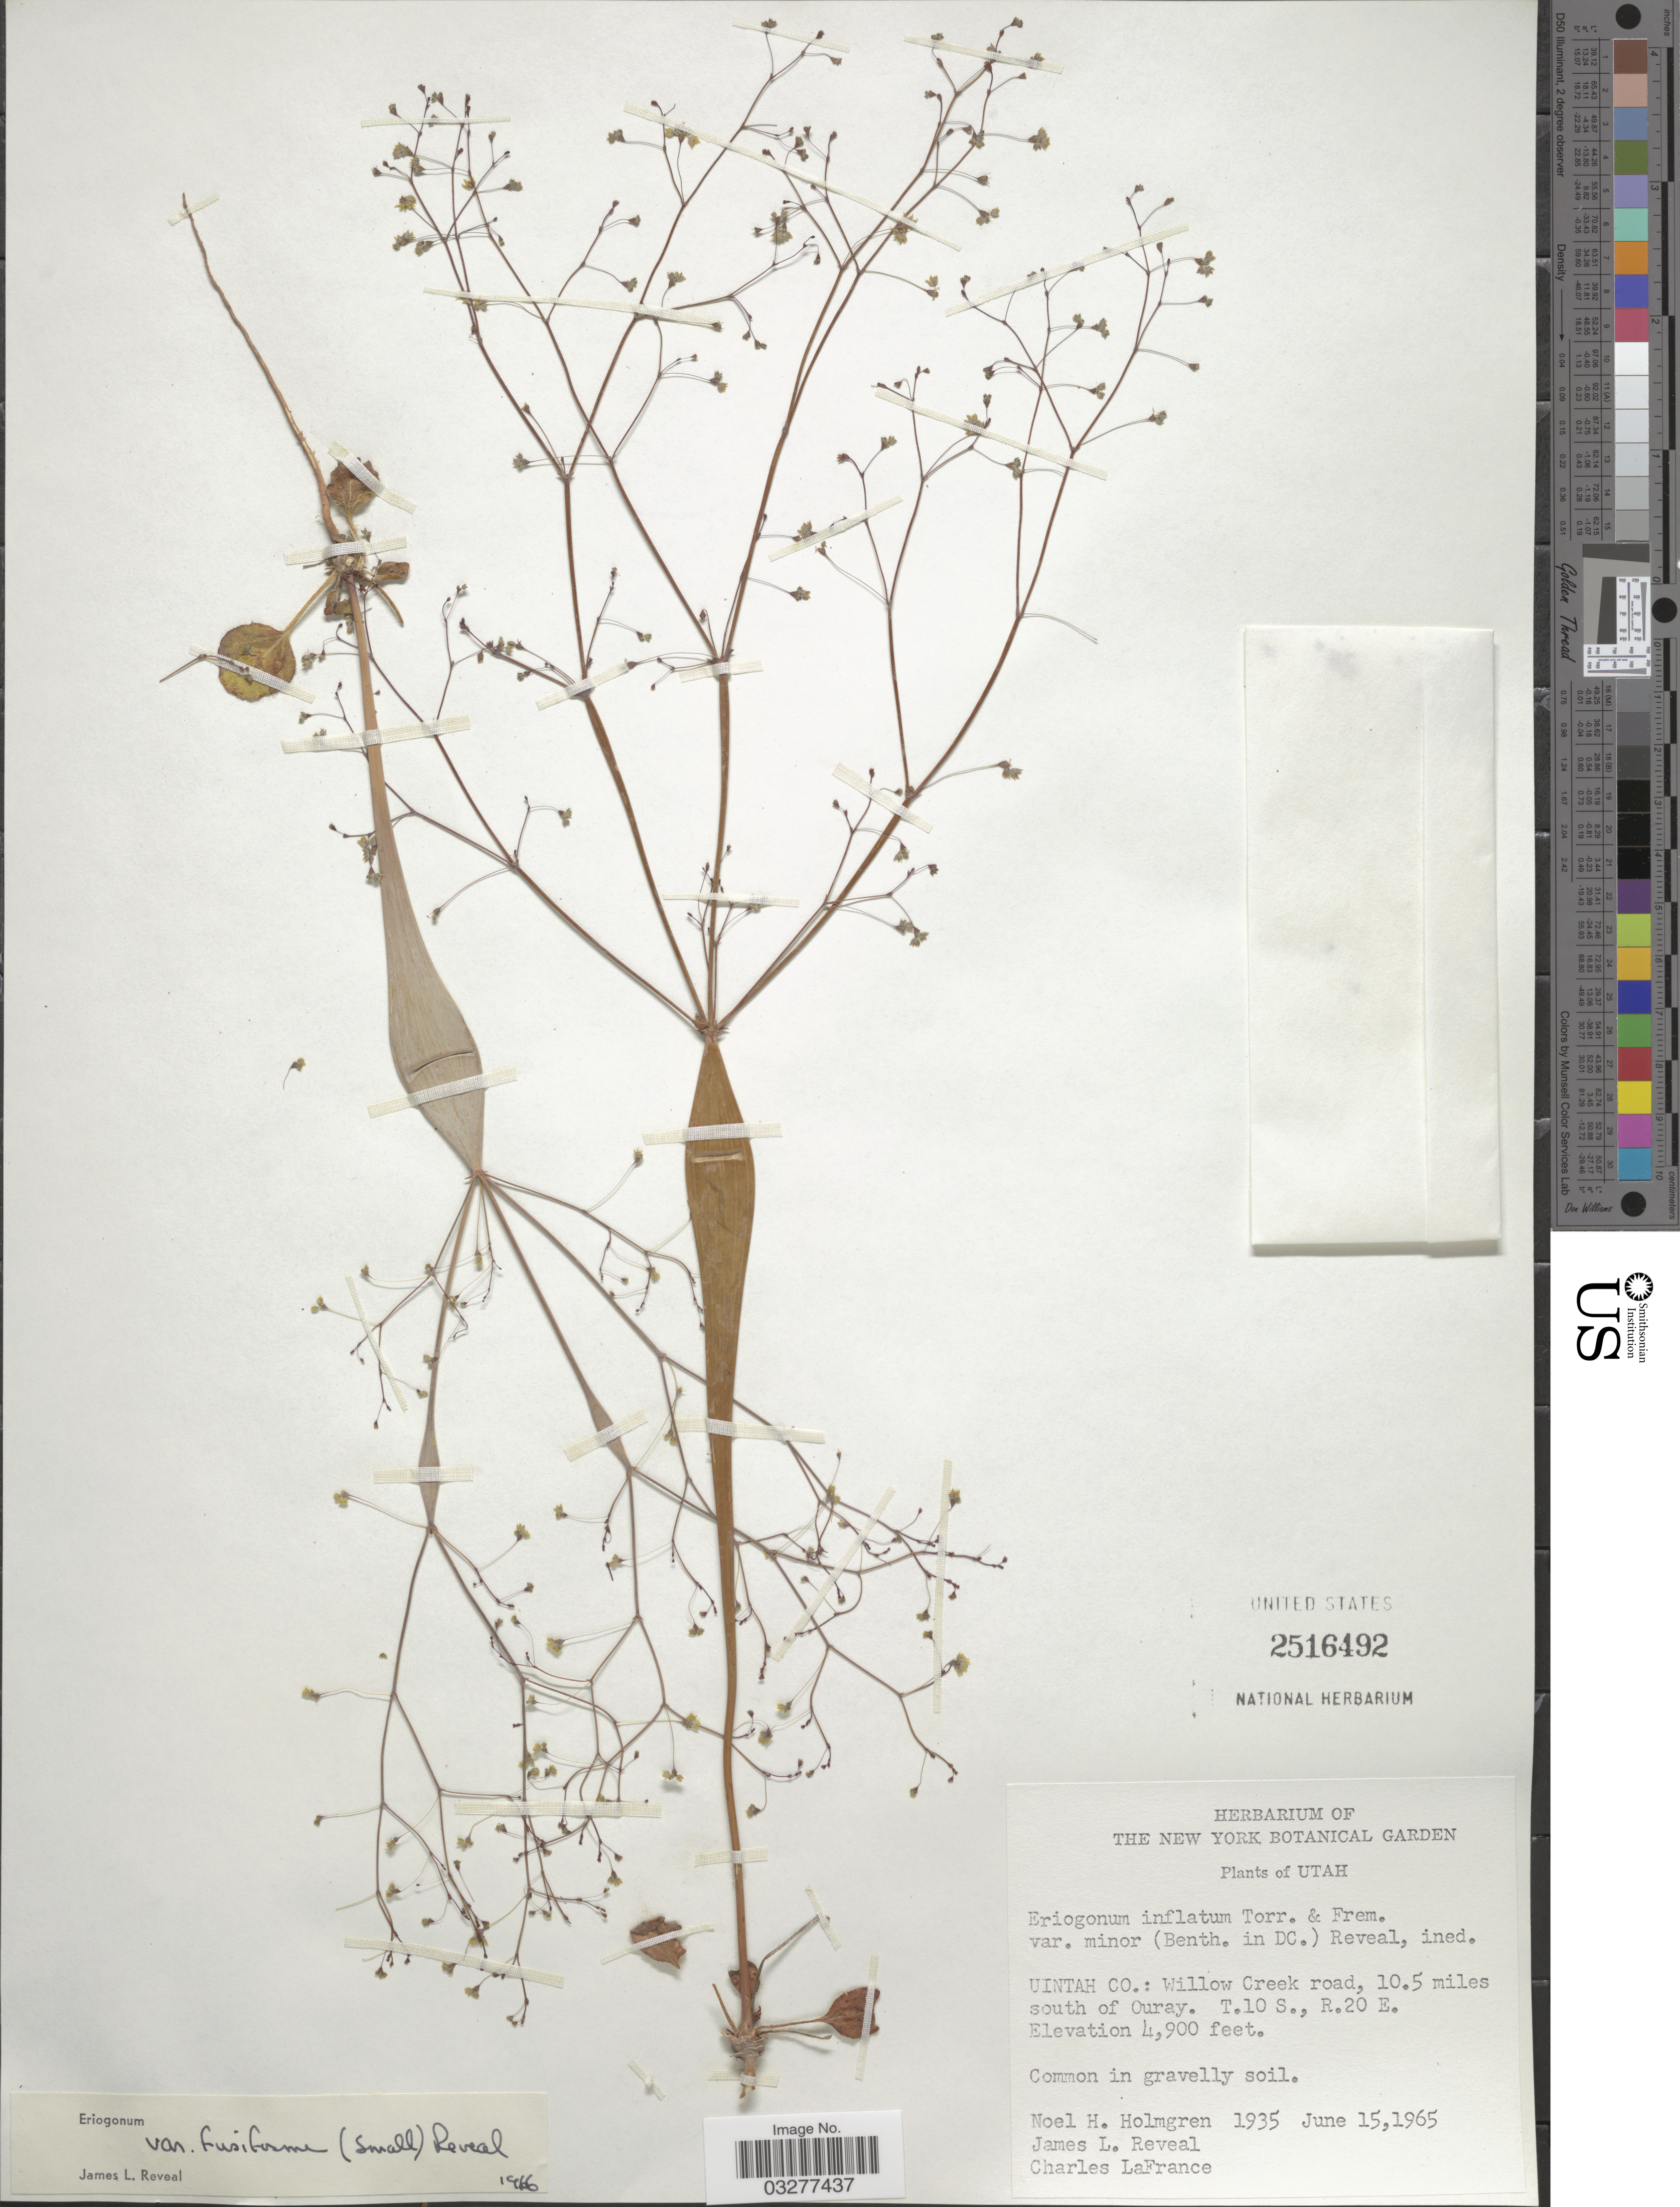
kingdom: Plantae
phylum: Tracheophyta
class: Magnoliopsida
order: Caryophyllales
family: Polygonaceae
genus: Eriogonum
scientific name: Eriogonum inflatum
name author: Torr. & Frém.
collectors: N. H. Holmgren, J. L. Reveal & C. LaFrance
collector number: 1935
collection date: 1965-06-15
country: United States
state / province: Utah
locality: Uintah Co.: Willow Creek road, 10.5 miles south of Ouray. T10S, R20E.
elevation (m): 1494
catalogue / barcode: US 2516492